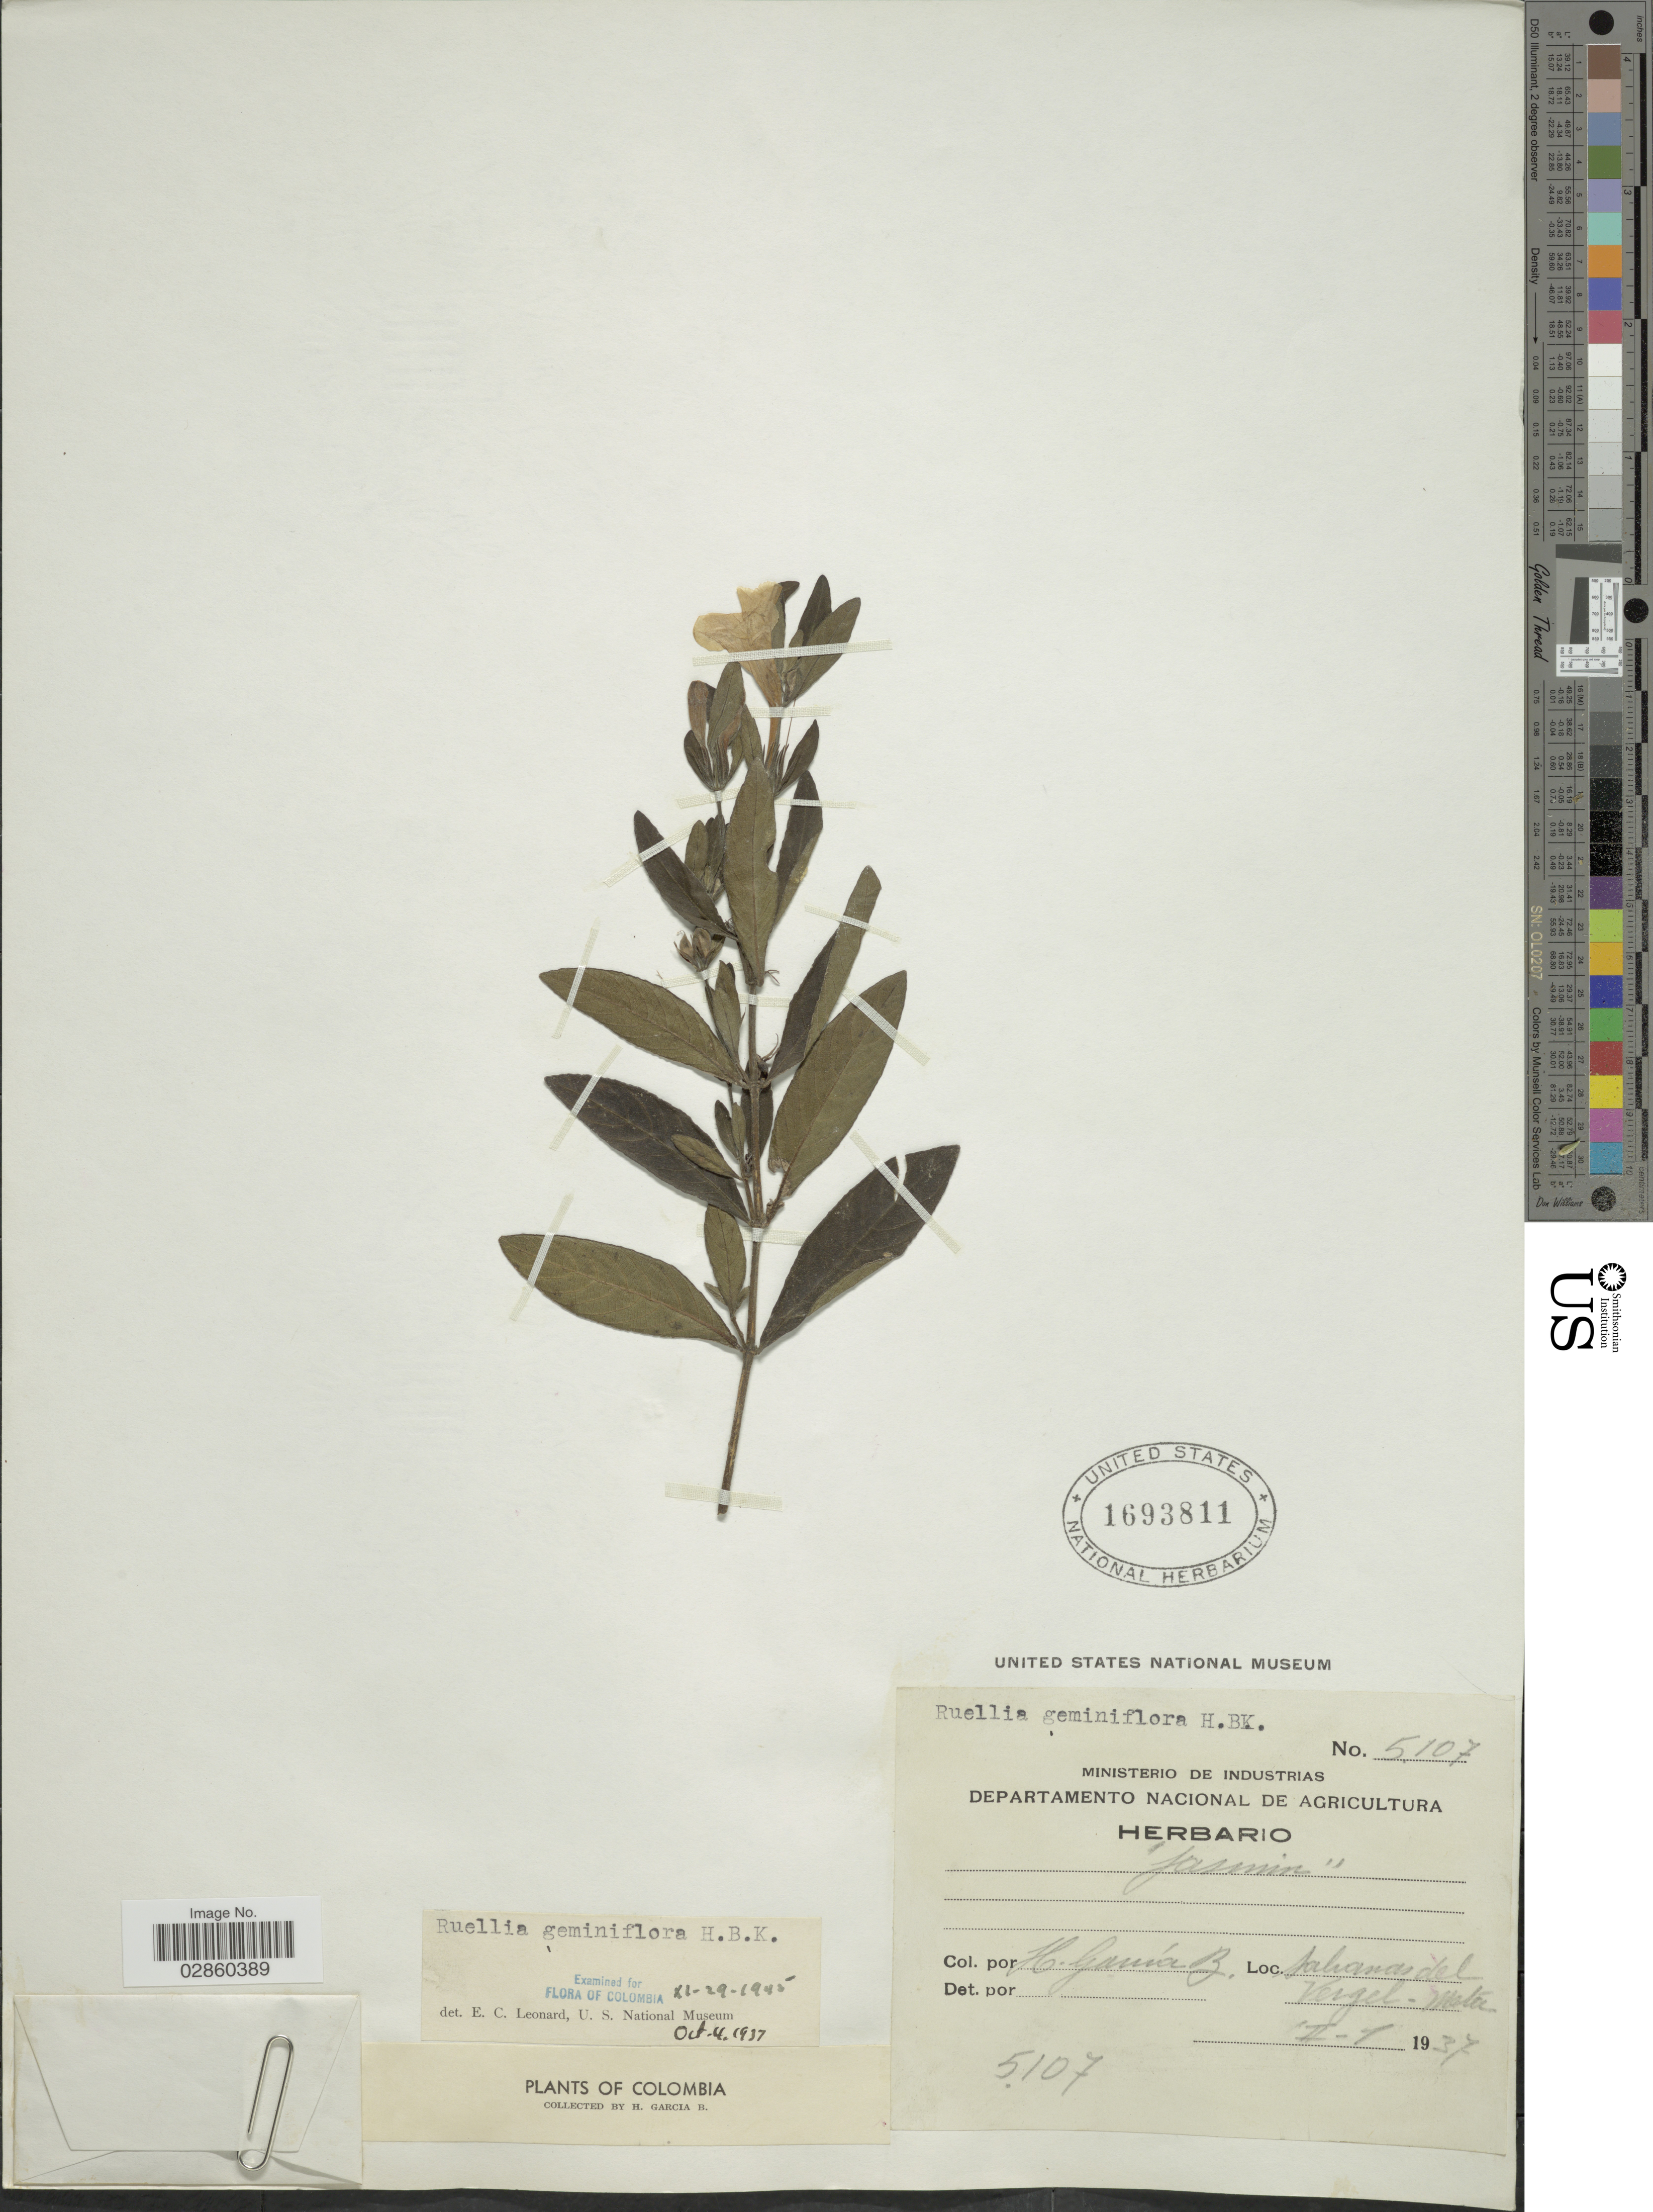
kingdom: Plantae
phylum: Tracheophyta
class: Magnoliopsida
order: Lamiales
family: Acanthaceae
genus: Ruellia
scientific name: Ruellia geminiflora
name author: Kunth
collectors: H. García Barriga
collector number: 5107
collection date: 1937-02-07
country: Colombia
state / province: Meta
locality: Sabanas del Vergel - Meta.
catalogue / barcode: US 1693811